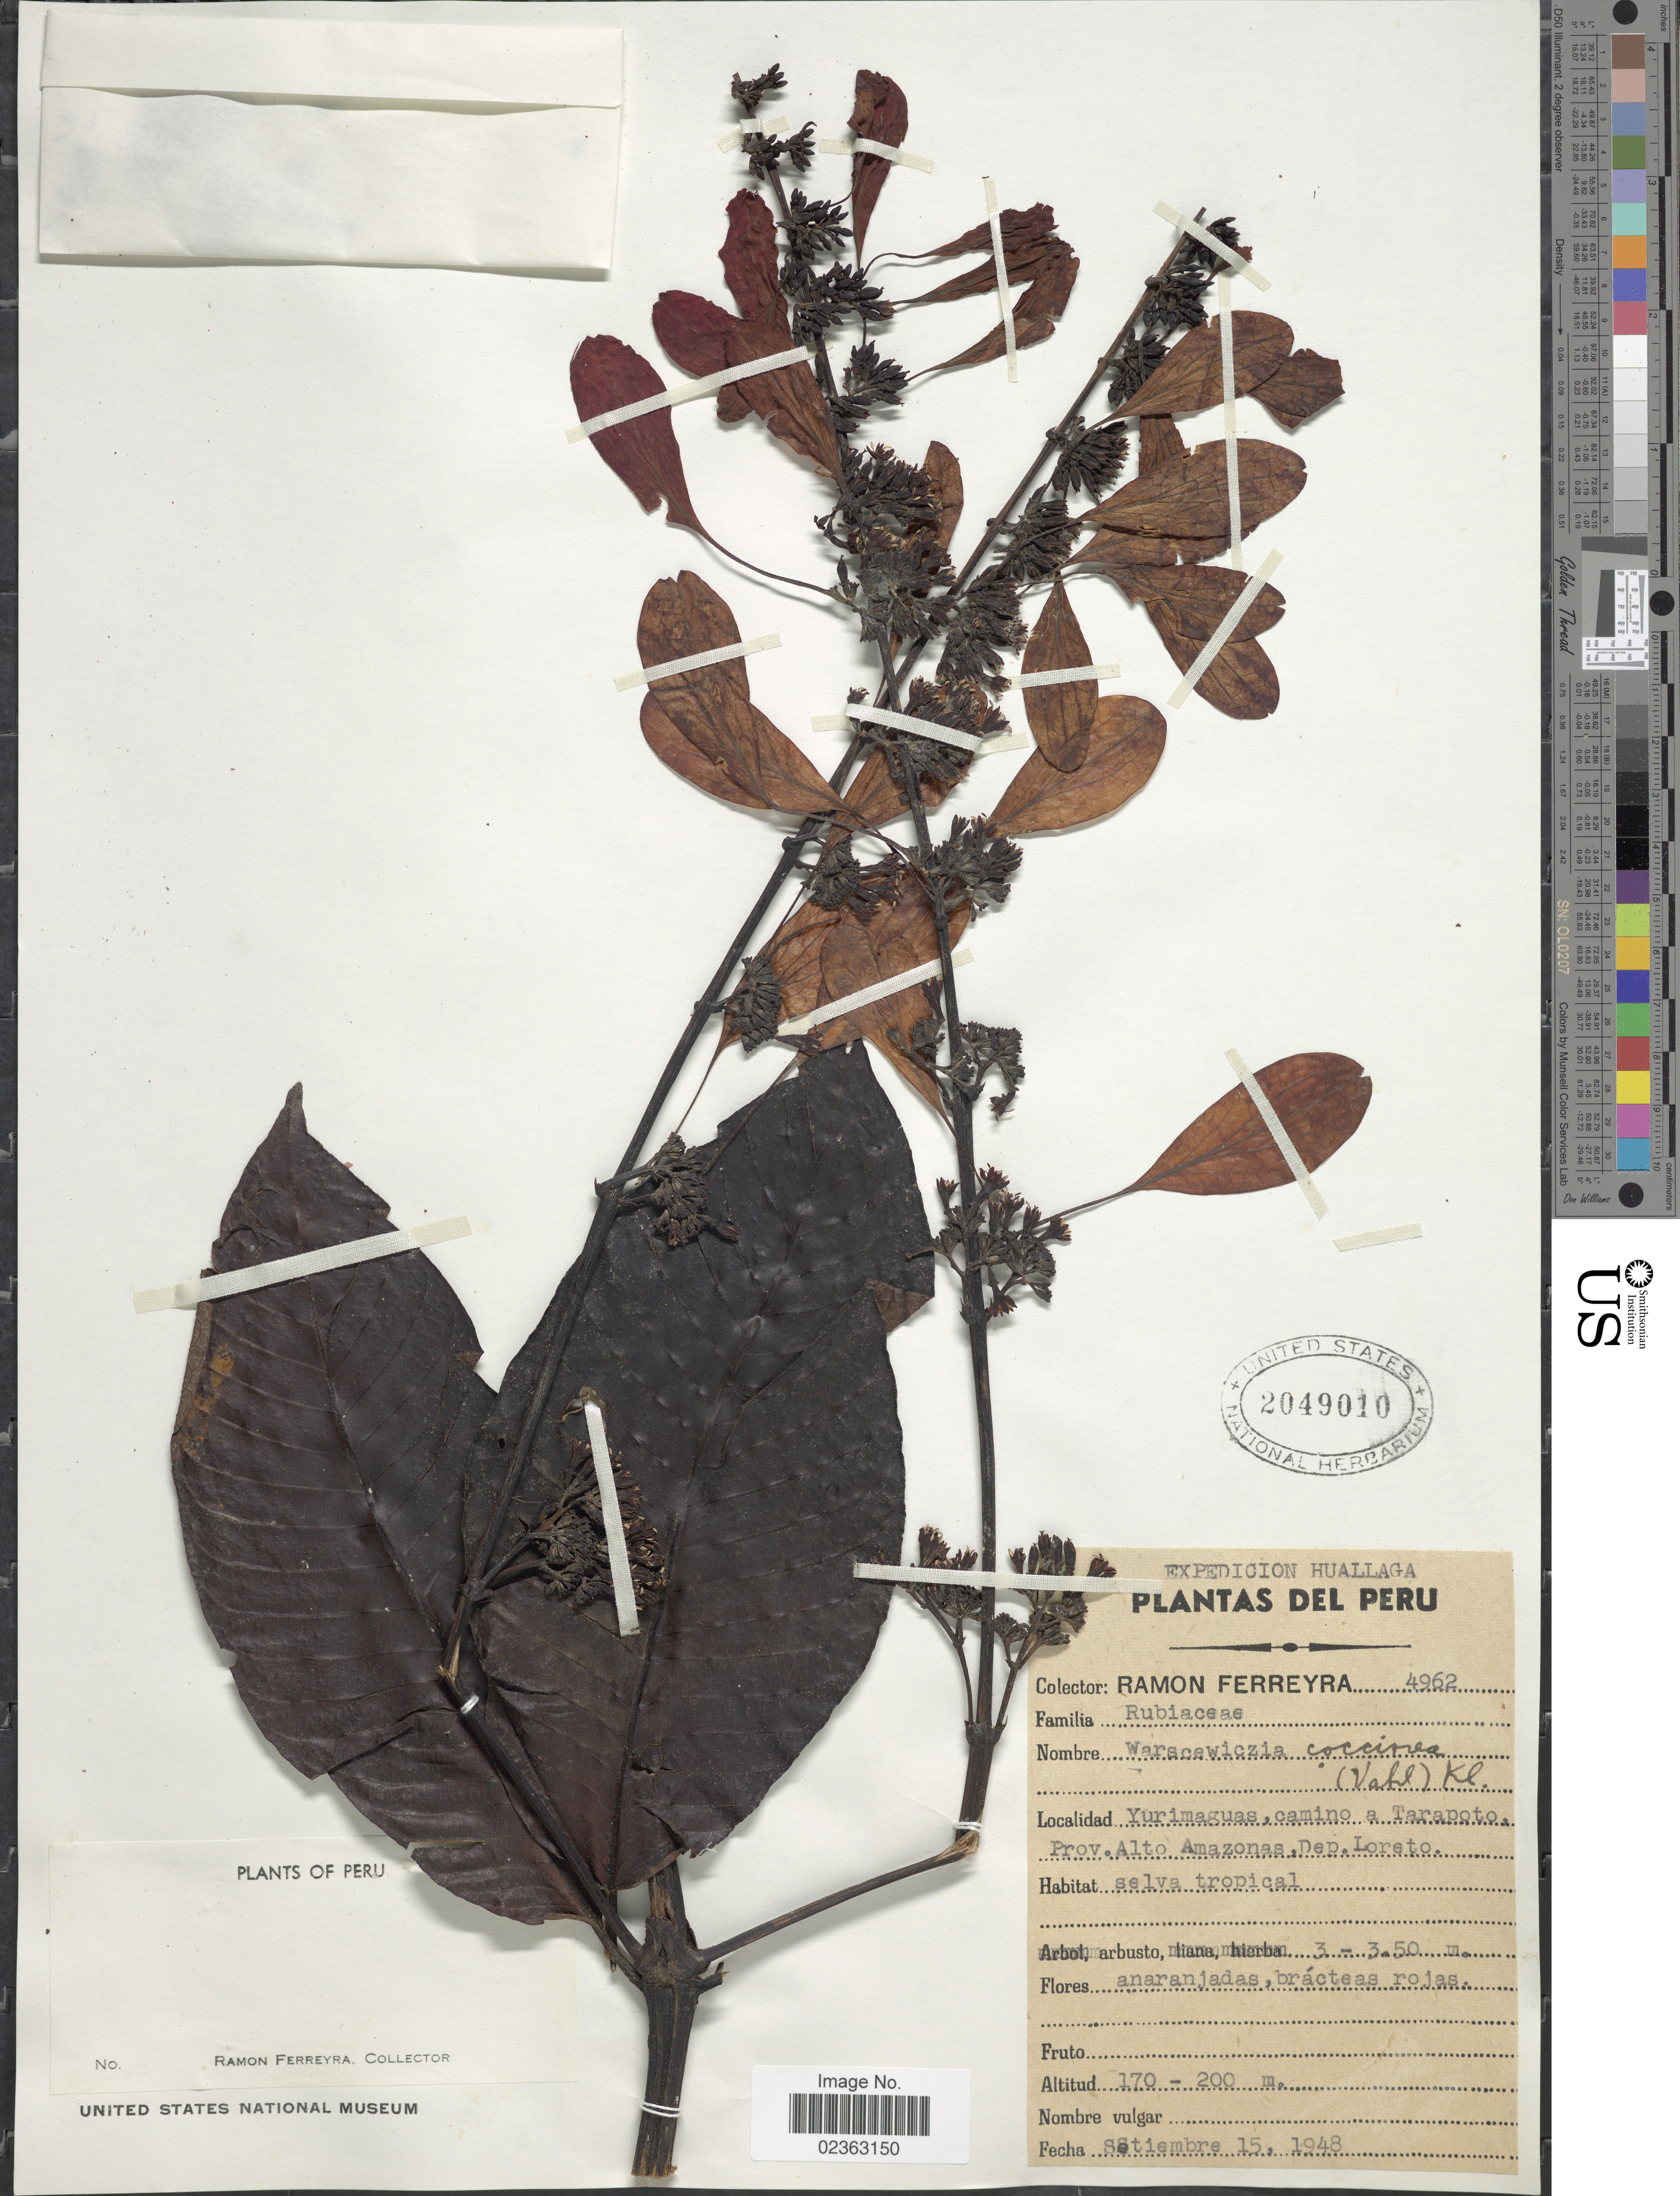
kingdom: Plantae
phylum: Tracheophyta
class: Magnoliopsida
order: Gentianales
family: Rubiaceae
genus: Warszewiczia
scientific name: Warszewiczia coccinea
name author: (Vahl) Klotzsch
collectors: R. A. Ferreyra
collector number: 4962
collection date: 1948-09-15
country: Peru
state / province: Loreto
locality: Yurimaguas, camino a Tarapoto, Prov. Alto Amazonas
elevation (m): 170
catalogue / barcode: US 2049010